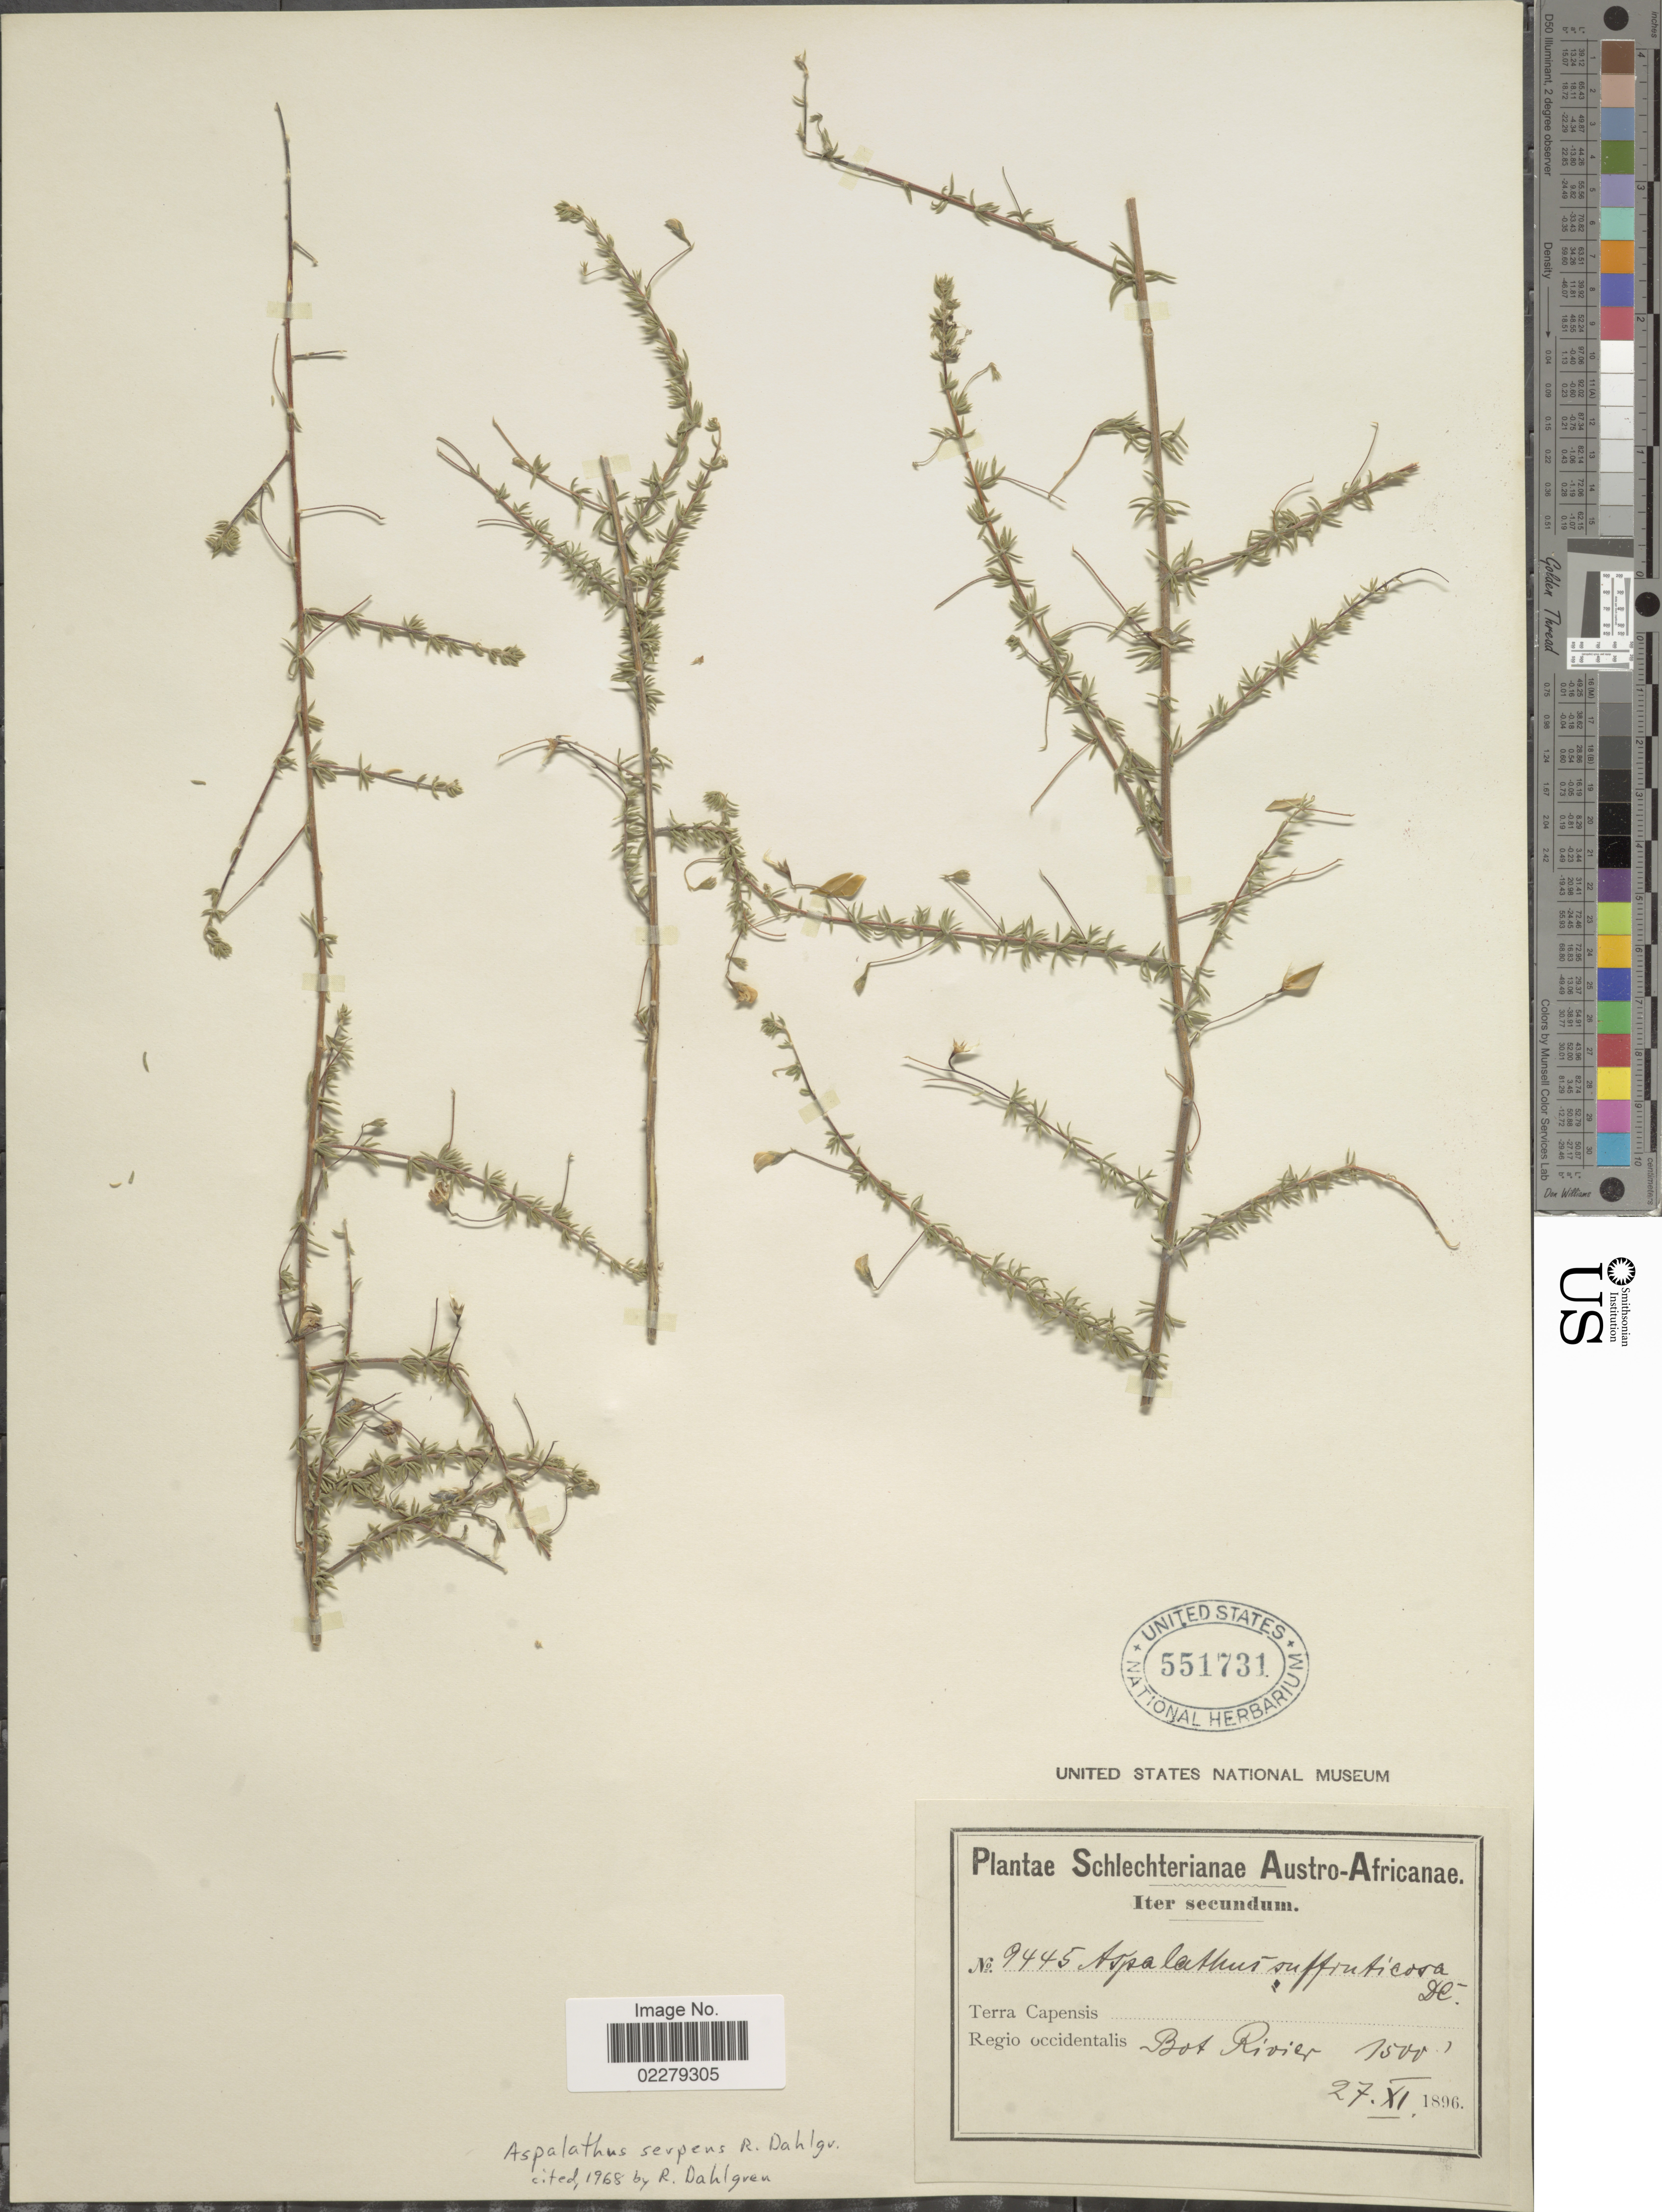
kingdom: Plantae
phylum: Tracheophyta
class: Magnoliopsida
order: Fabales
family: Fabaceae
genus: Aspalathus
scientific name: Aspalathus serpens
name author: R. Dahlgren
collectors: Schlechter, --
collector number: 9445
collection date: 1896-11-27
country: South Africa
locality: Austro- Africanae. Terra Capensis. Regio occidentalis, Bot Rivier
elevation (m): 457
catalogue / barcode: US 551731